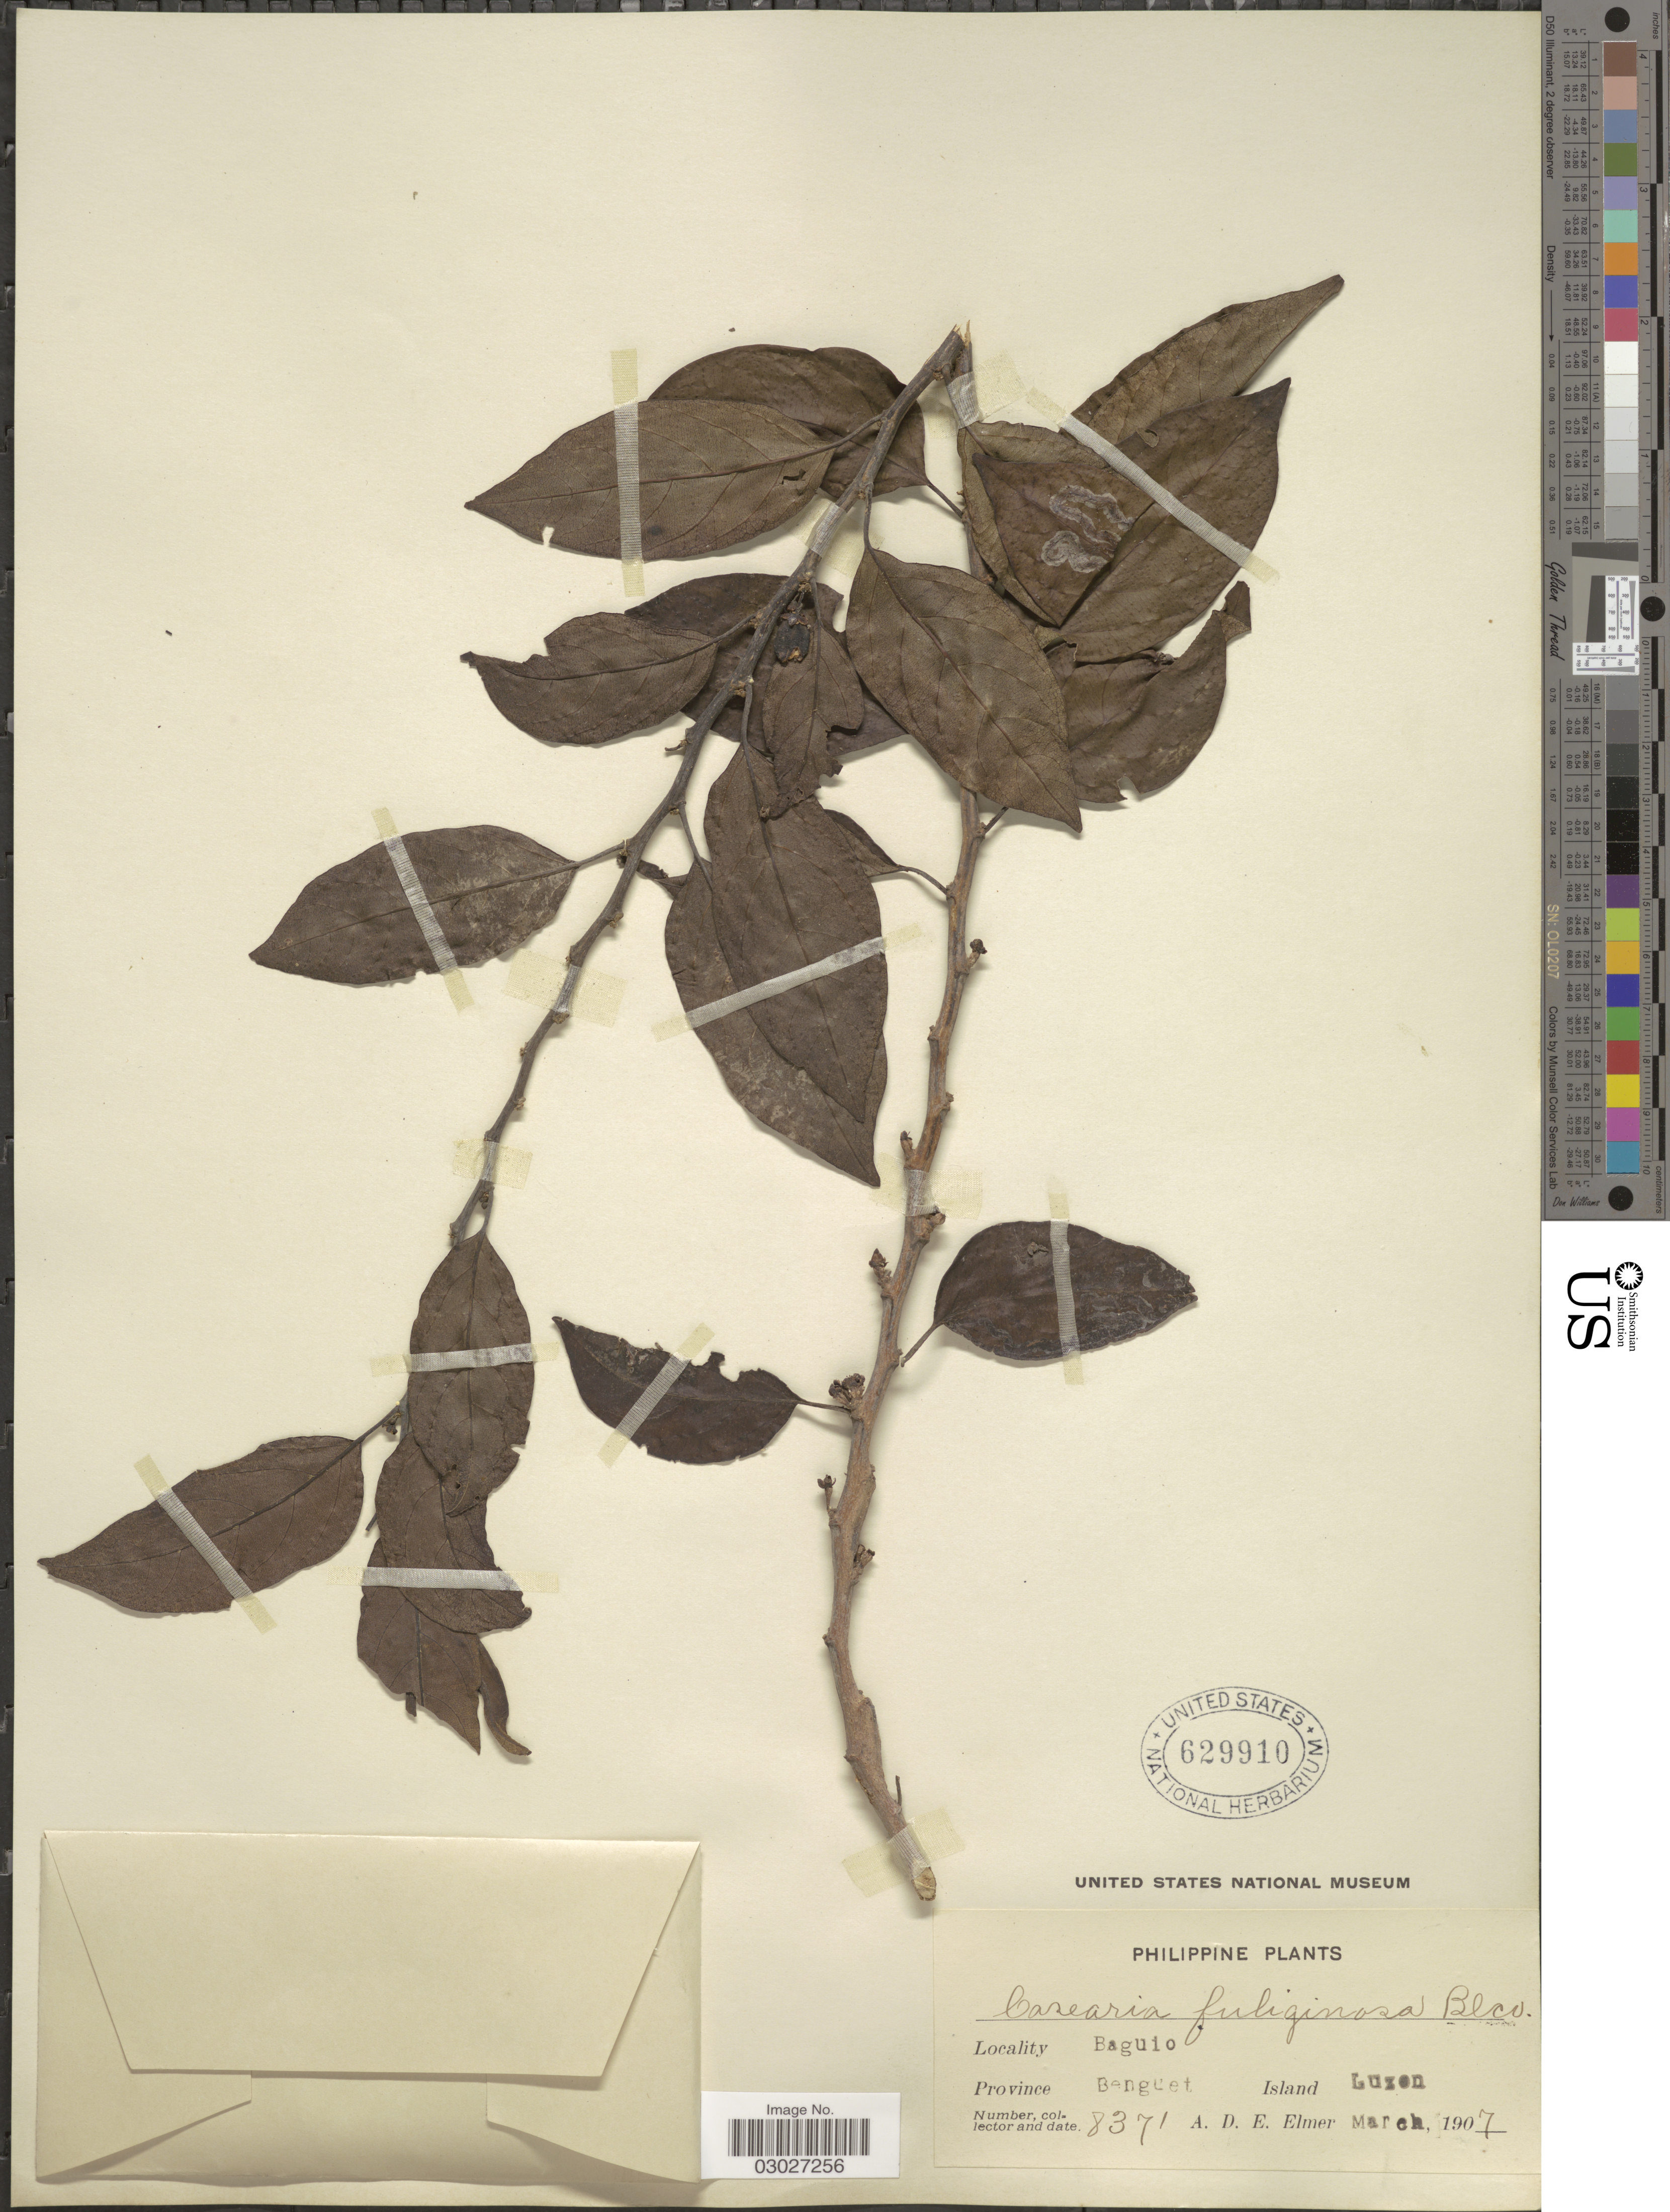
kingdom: Plantae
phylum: Tracheophyta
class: Magnoliopsida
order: Malpighiales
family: Salicaceae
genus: Casearia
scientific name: Casearia fuliginosa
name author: (Blanco) Blanco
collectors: A. D. E. Elmer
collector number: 8371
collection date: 1907-03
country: Philippines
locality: Baguio, Province Benguet, Island Luzon.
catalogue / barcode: US 629910